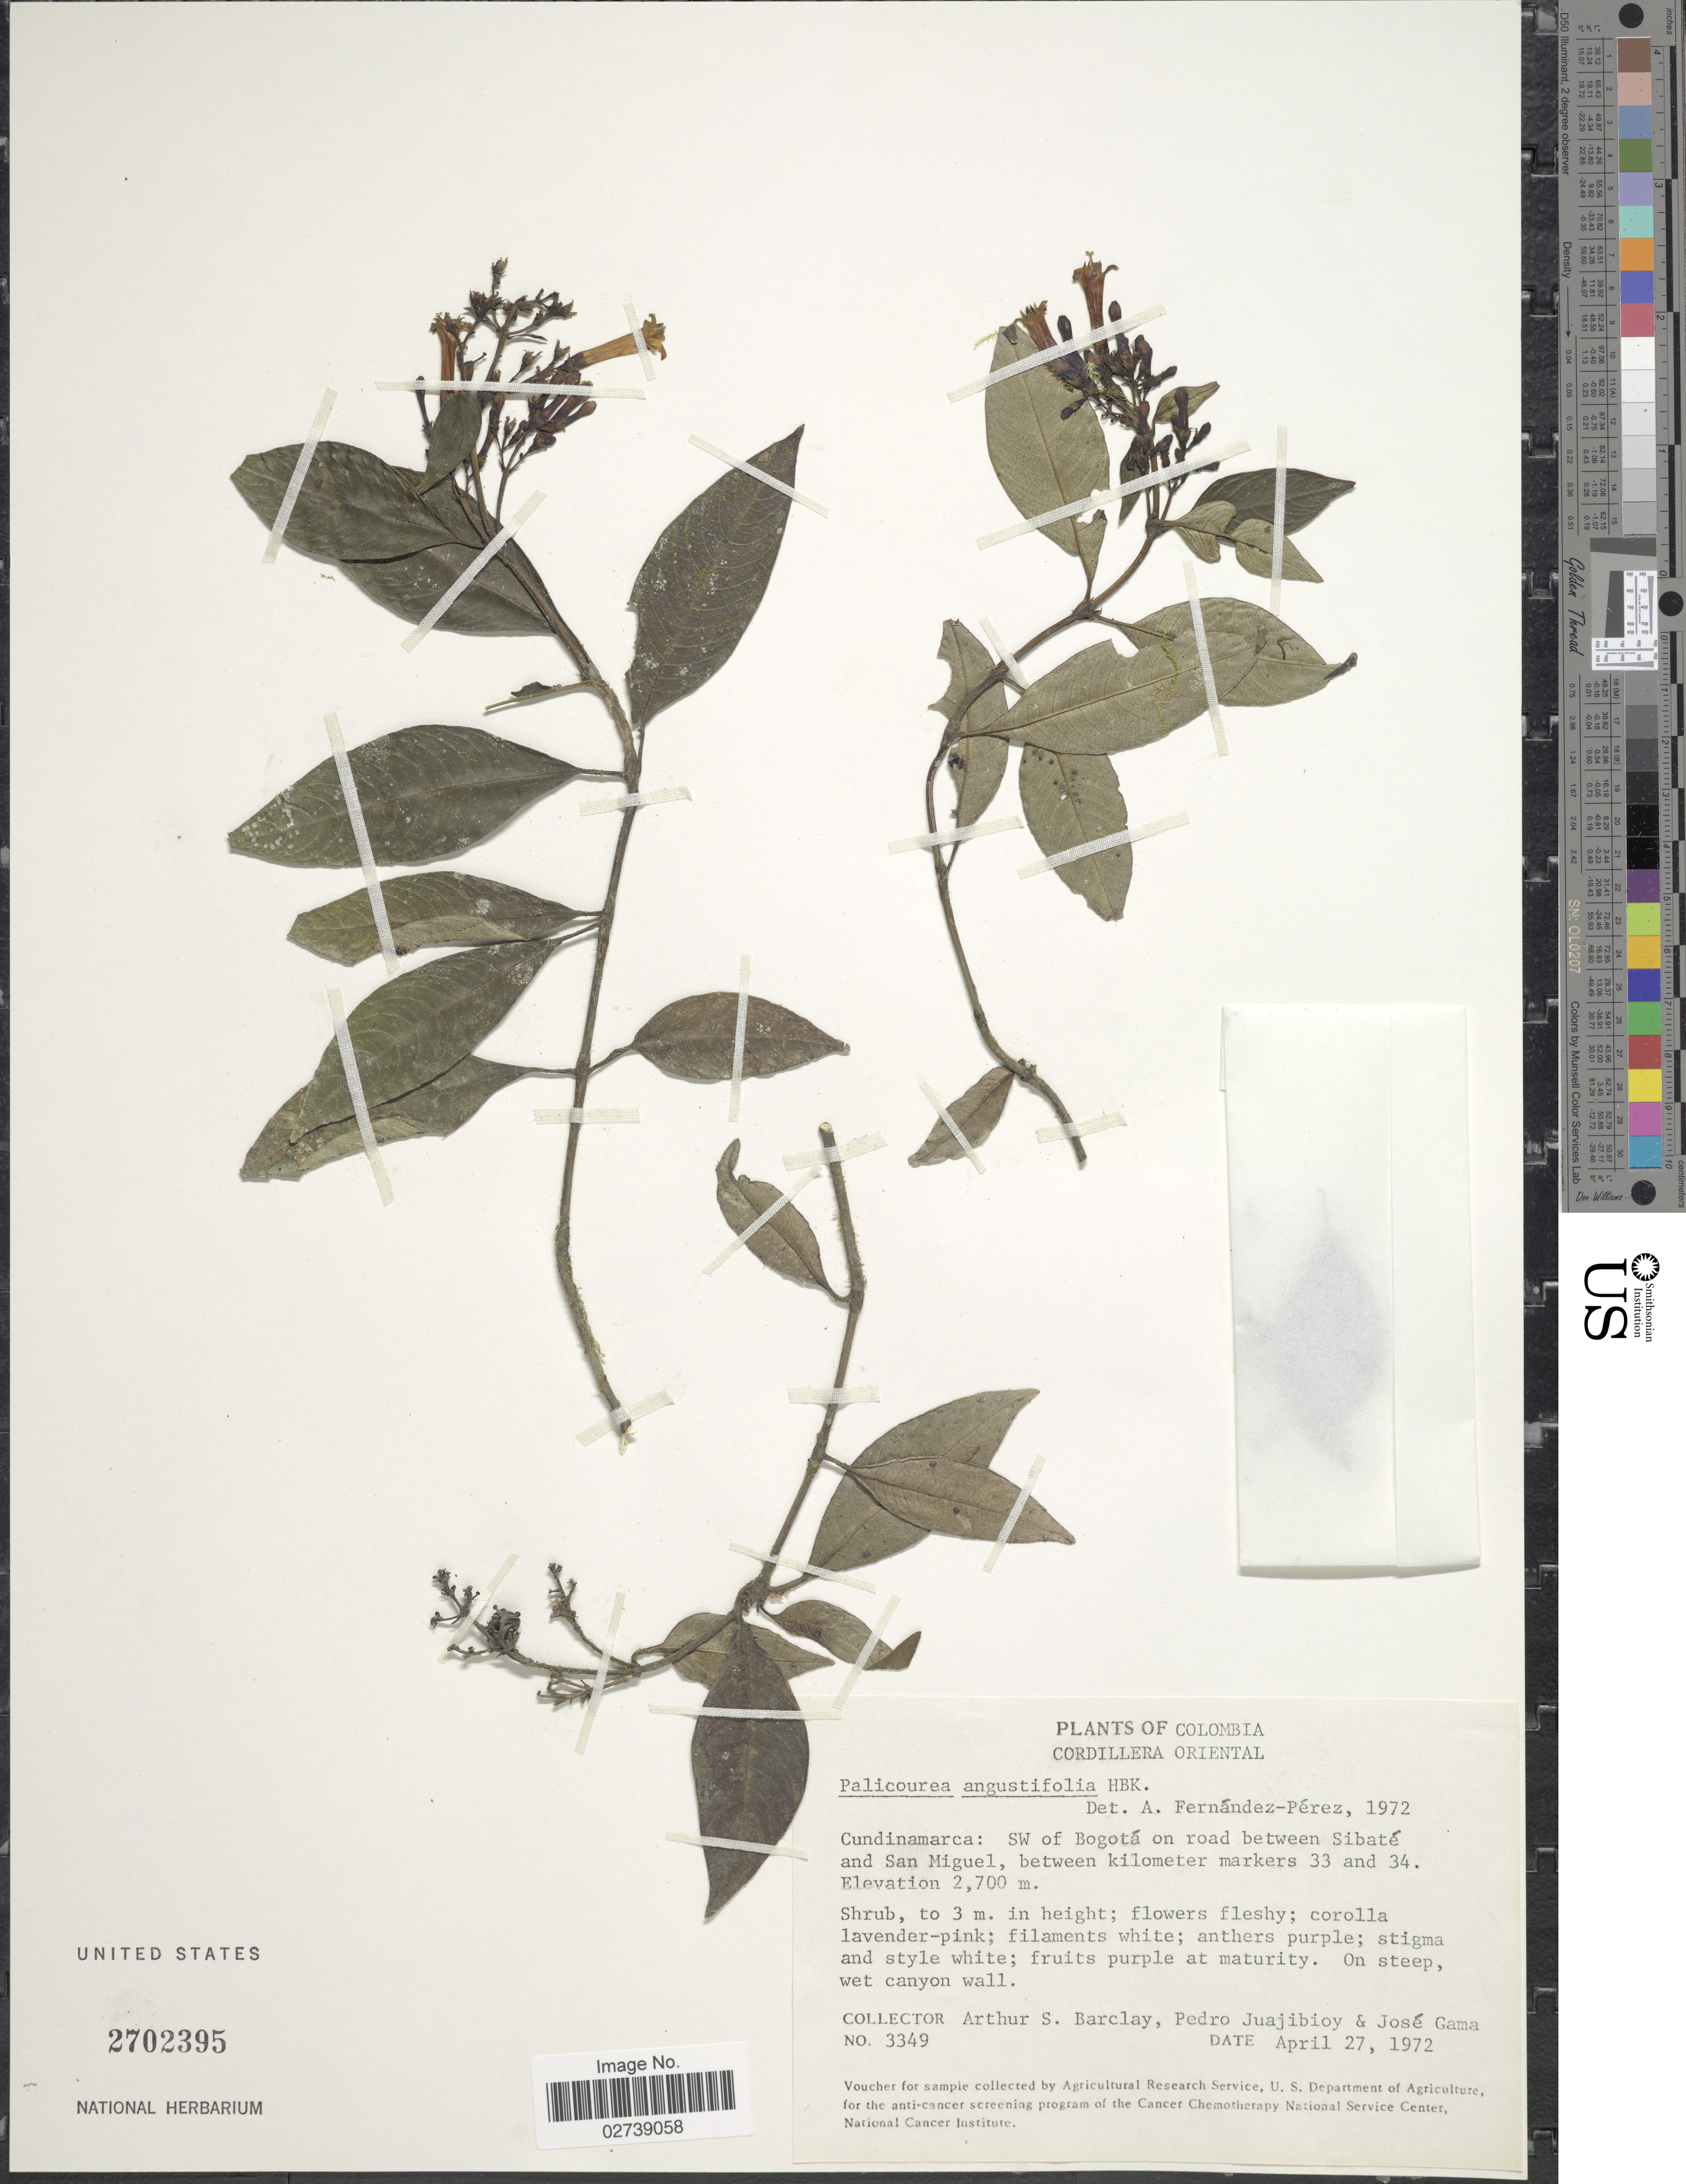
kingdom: Plantae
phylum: Tracheophyta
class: Magnoliopsida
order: Gentianales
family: Rubiaceae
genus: Palicourea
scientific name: Palicourea angustifolia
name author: Kunth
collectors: A. S. Barclay, P. Juajibioy & J. Gama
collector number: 3349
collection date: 1972-04-27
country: Colombia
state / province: Cundinamarca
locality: Cundinamarca: SW of Bogota on road between Sibate and San Miguel, between kilometer markers 33 and 34 .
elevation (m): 2700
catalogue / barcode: US 2702395